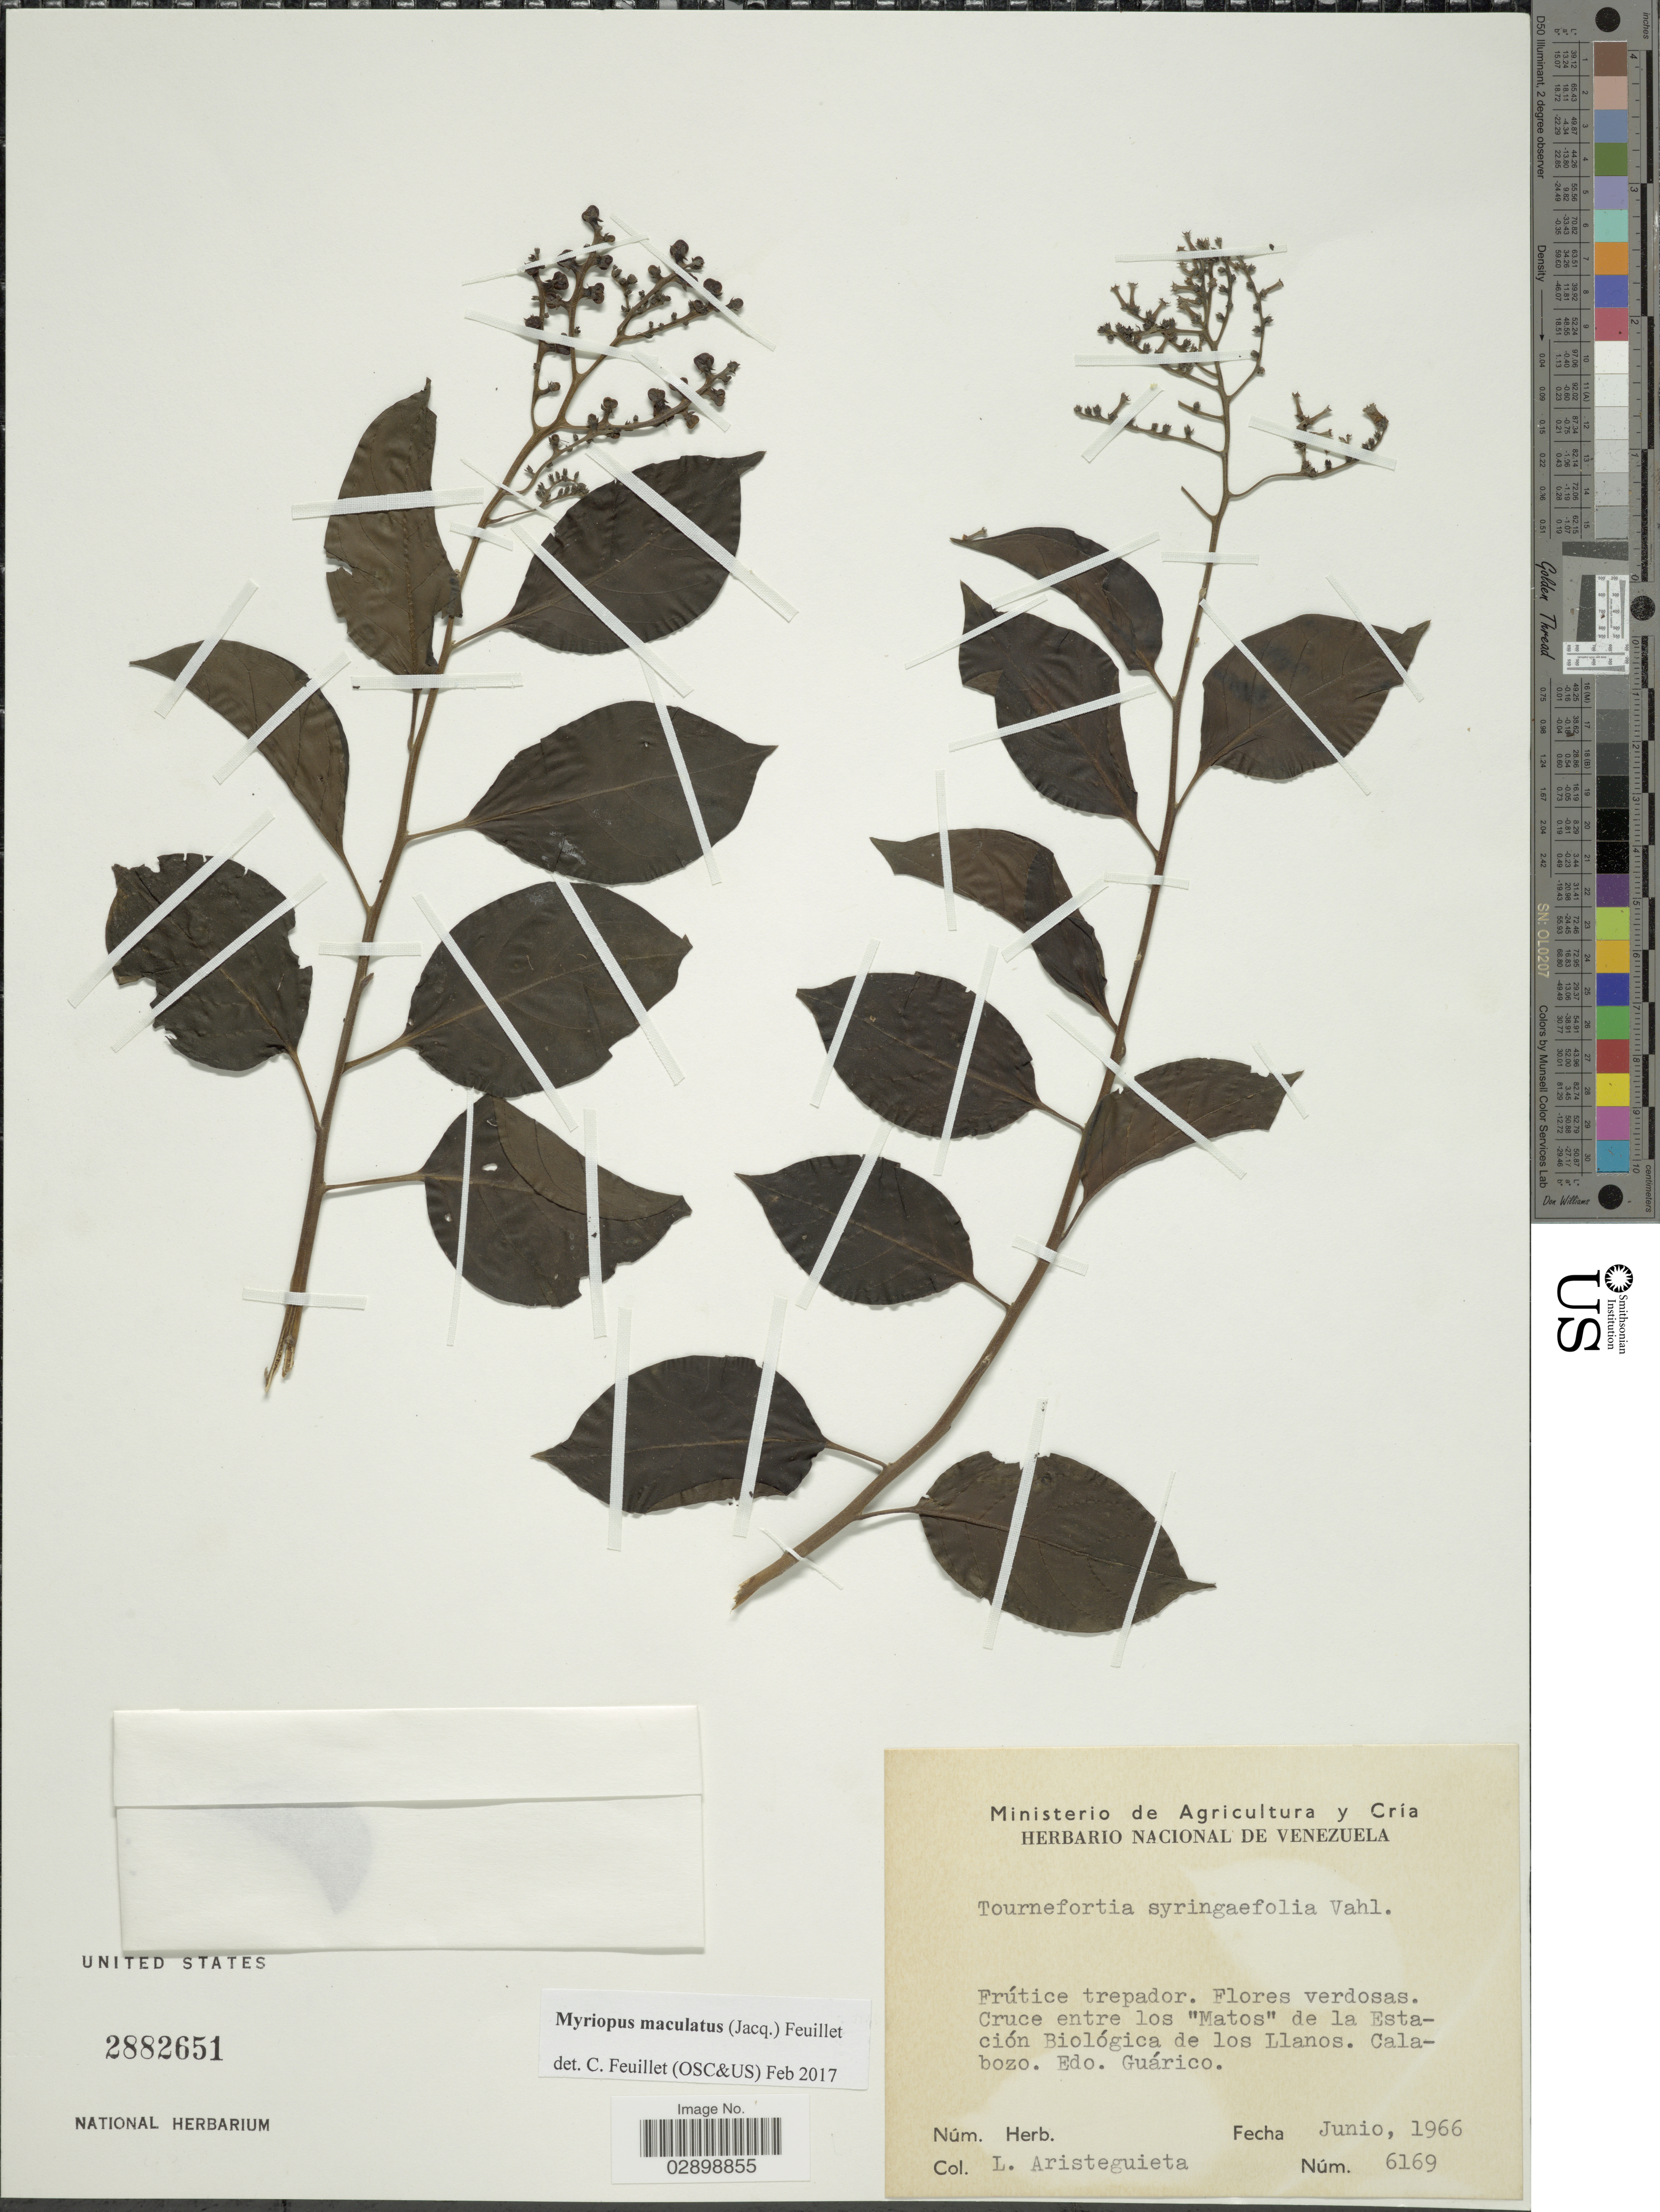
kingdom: Plantae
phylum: Tracheophyta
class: Magnoliopsida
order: Boraginales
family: Heliotropiaceae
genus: Myriopus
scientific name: Myriopus maculatus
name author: (Jacq.) Feuillet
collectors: L. Aristeguieta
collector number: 6169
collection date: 1966-06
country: Venezuela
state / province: Guárico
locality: Cruce entre los "Matos" de la Estación Biológica de los Llanos. Calabozo.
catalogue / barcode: US 2882651